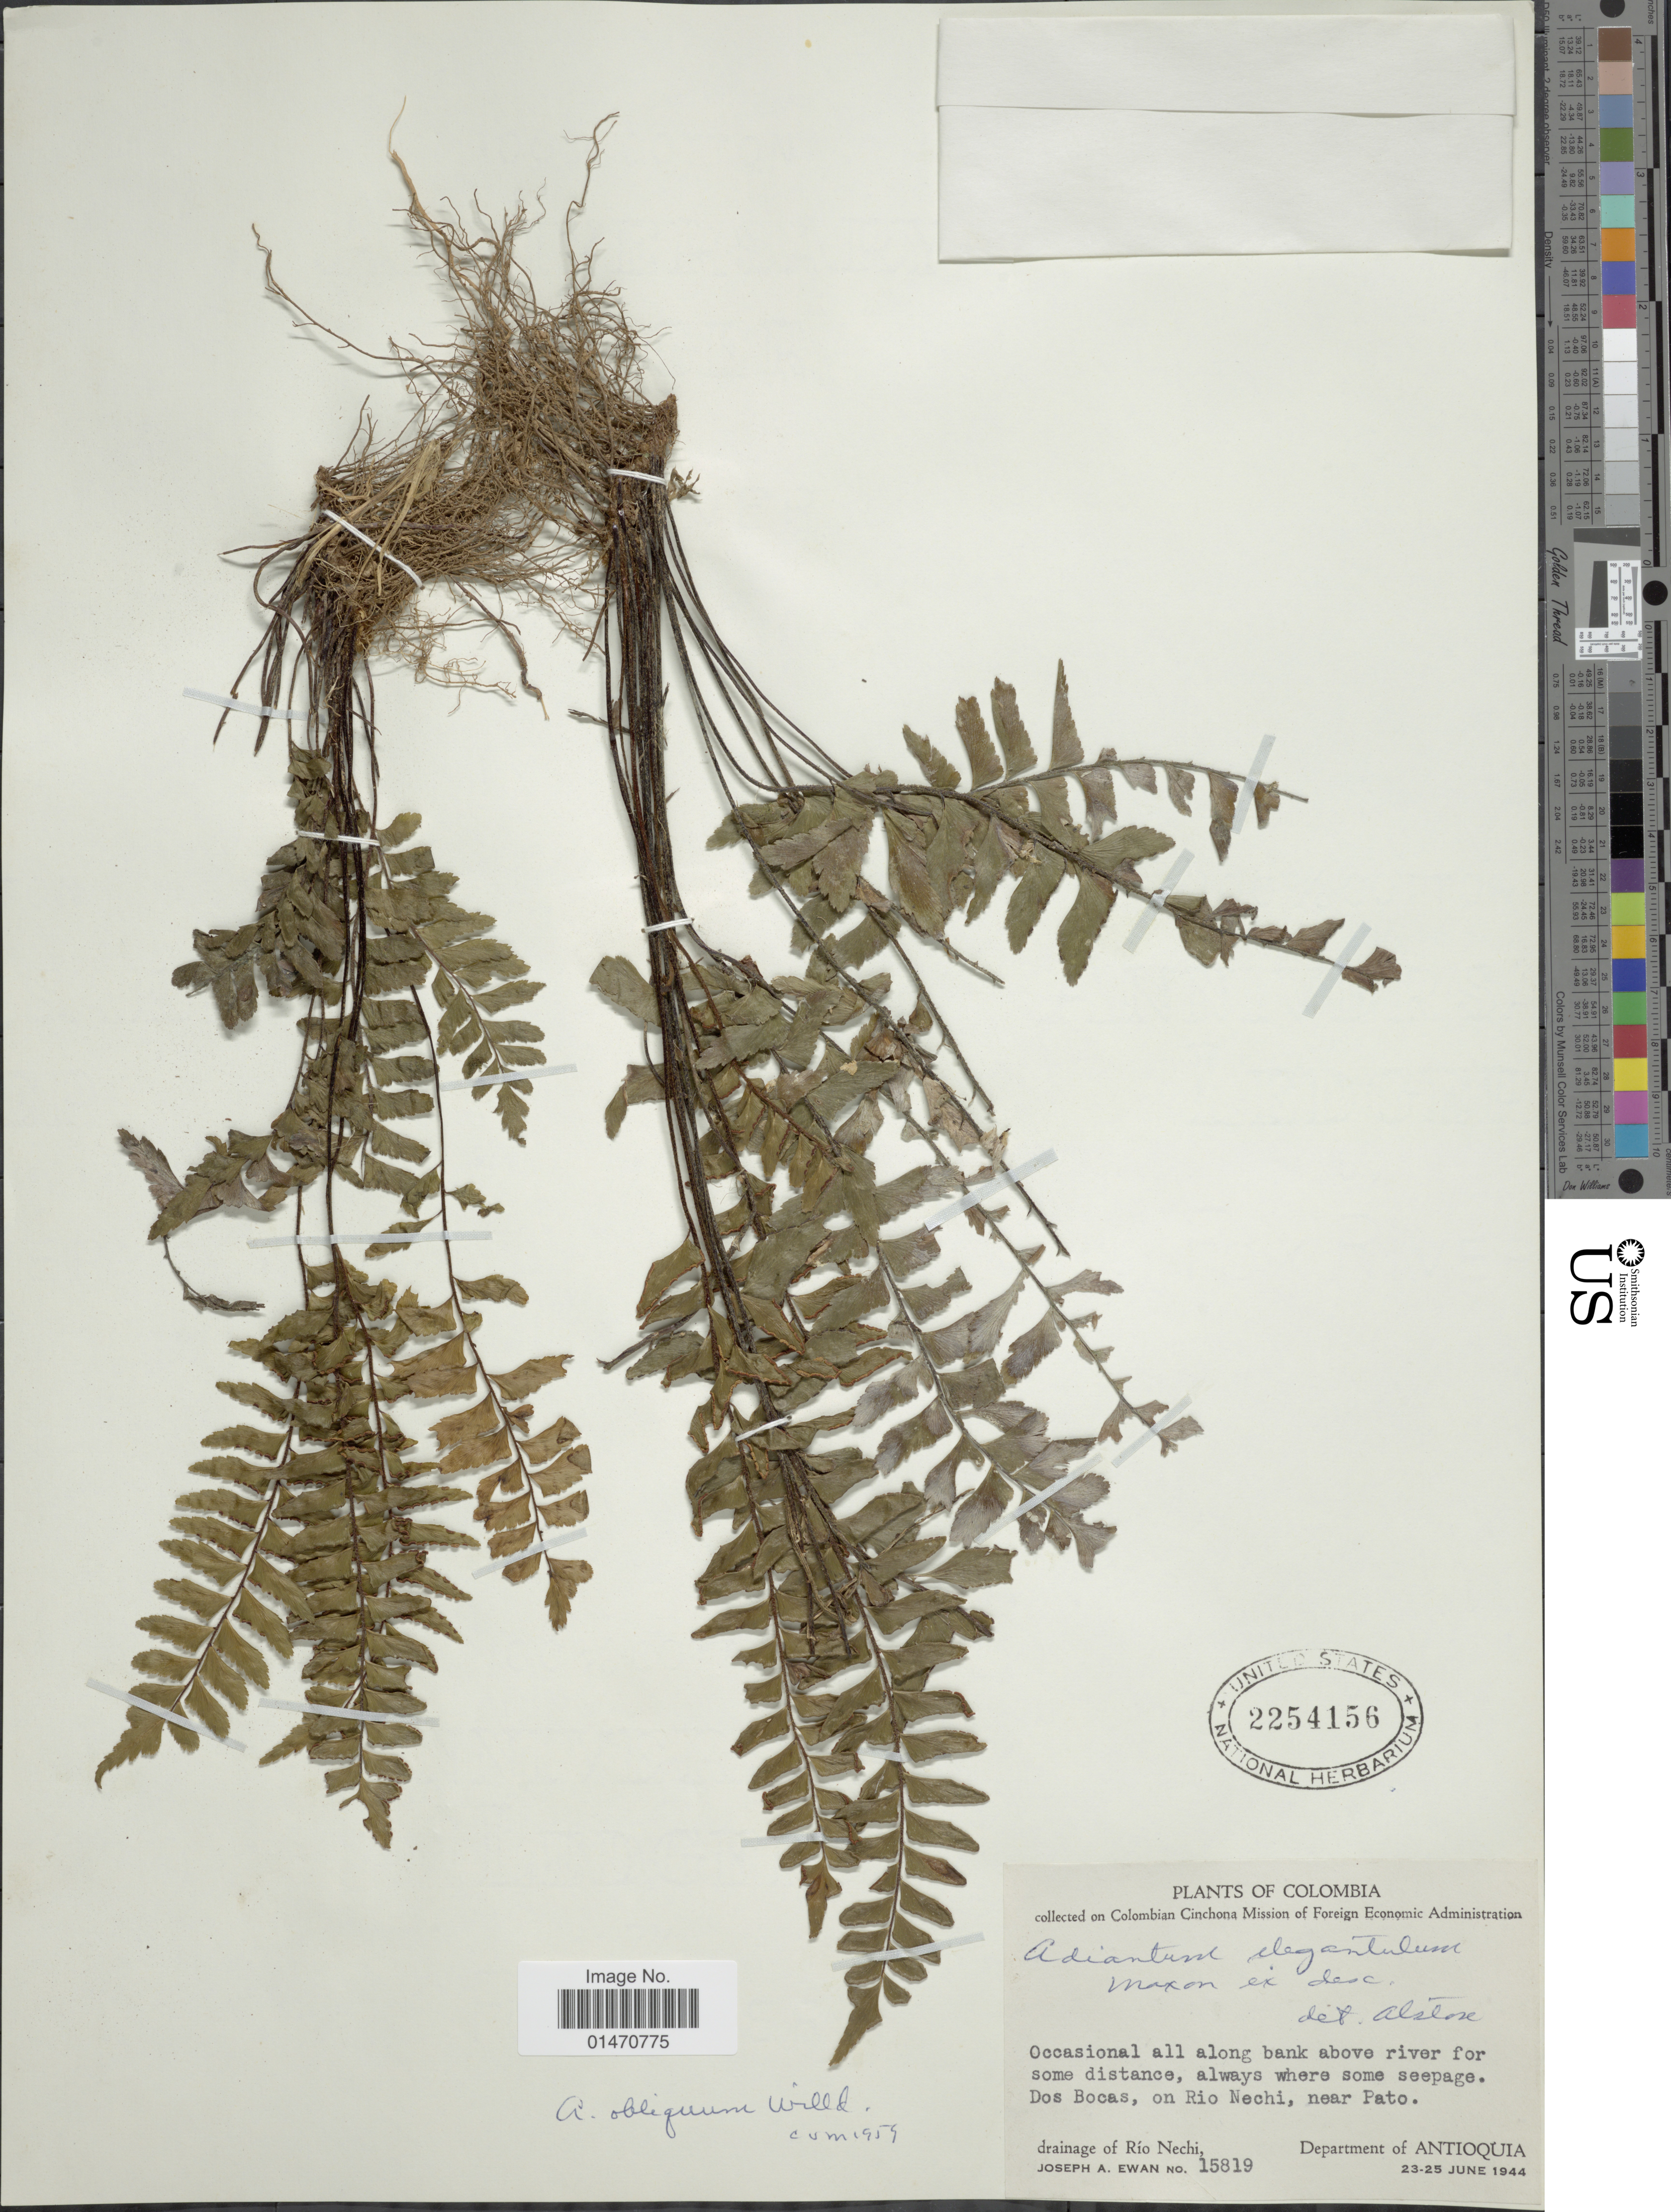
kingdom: Plantae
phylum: Tracheophyta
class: Polypodiopsida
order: Polypodiales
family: Pteridaceae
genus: Adiantum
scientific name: Adiantum obliquum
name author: Willd.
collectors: J. A. Ewan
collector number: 15819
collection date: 1944-06-23/1944-06-25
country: Colombia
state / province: Antioquia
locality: Occasional all along bank above river for some distance, Dos Bocas, on Rio Nechi, near Pato, drainage of Rio Nechi, Department of Antioquia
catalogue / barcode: US 2254156